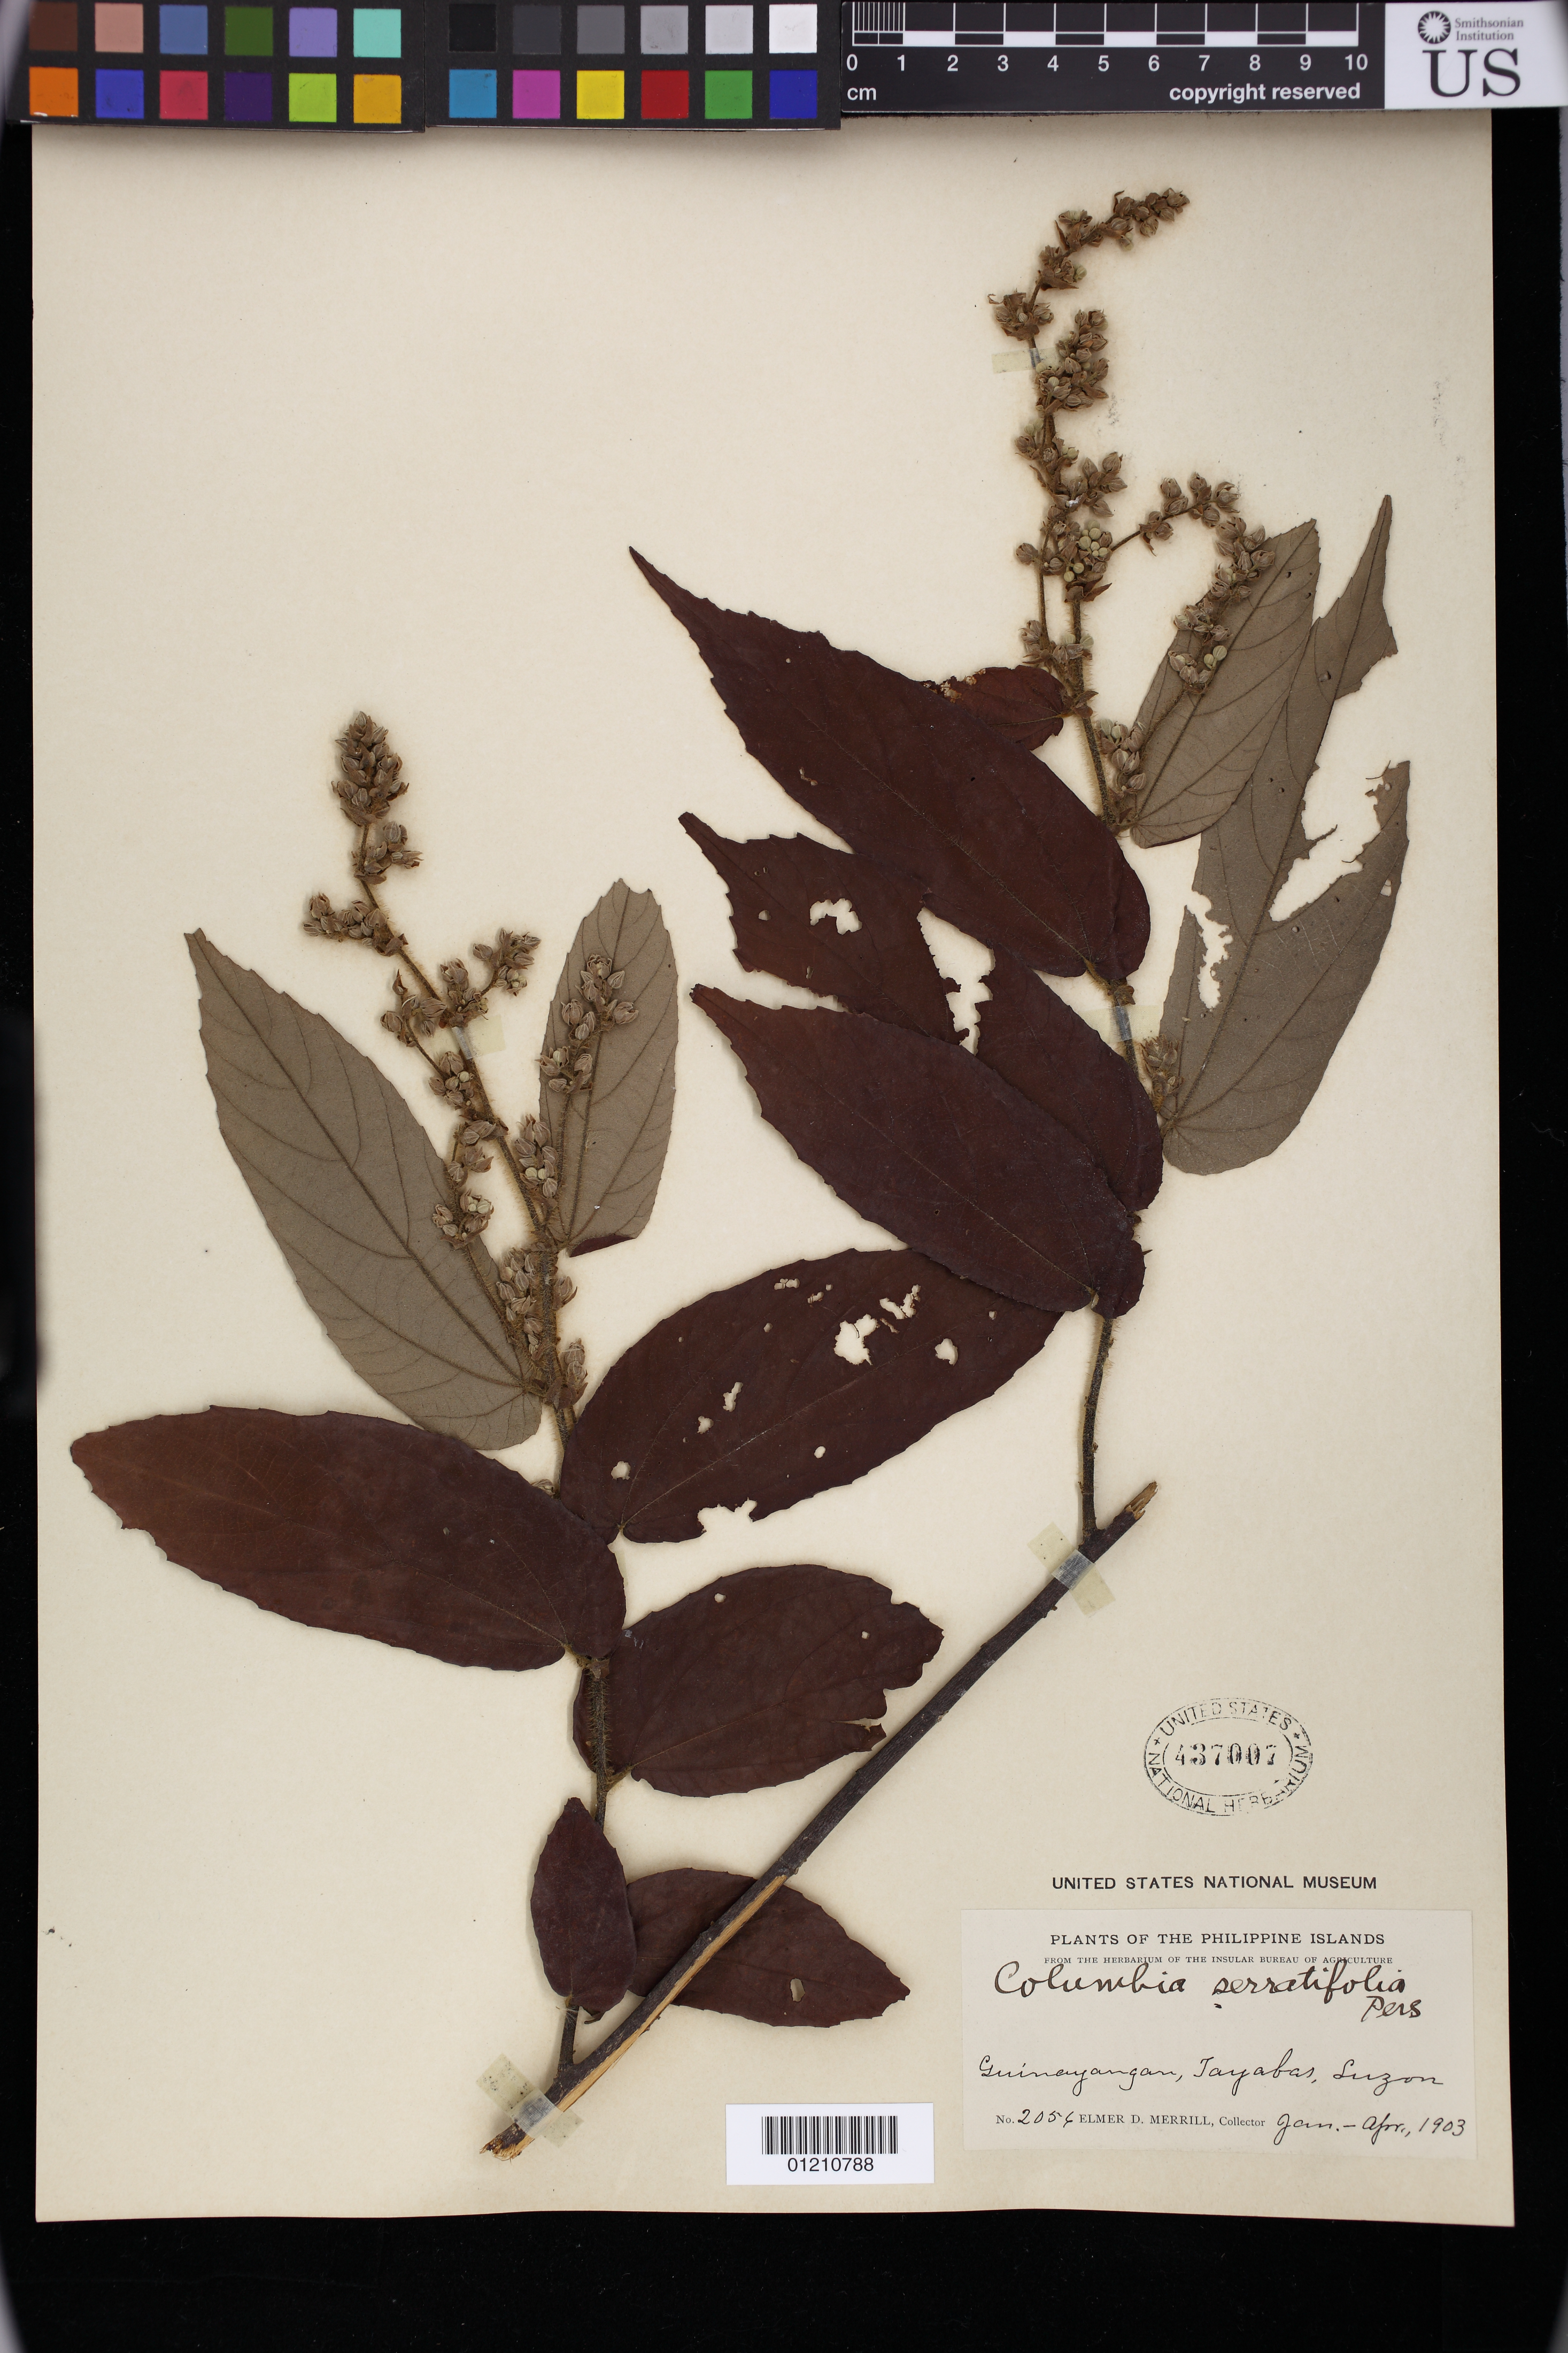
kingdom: Plantae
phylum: Tracheophyta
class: Magnoliopsida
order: Malvales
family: Malvaceae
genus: Colona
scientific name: Colona serratifolia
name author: Cav.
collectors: E. D. Merrill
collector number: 2056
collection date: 1903-01/1903-04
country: Philippines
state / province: Calabarzon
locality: Guinayangan, Tayabas, Luzon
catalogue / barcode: US 437007